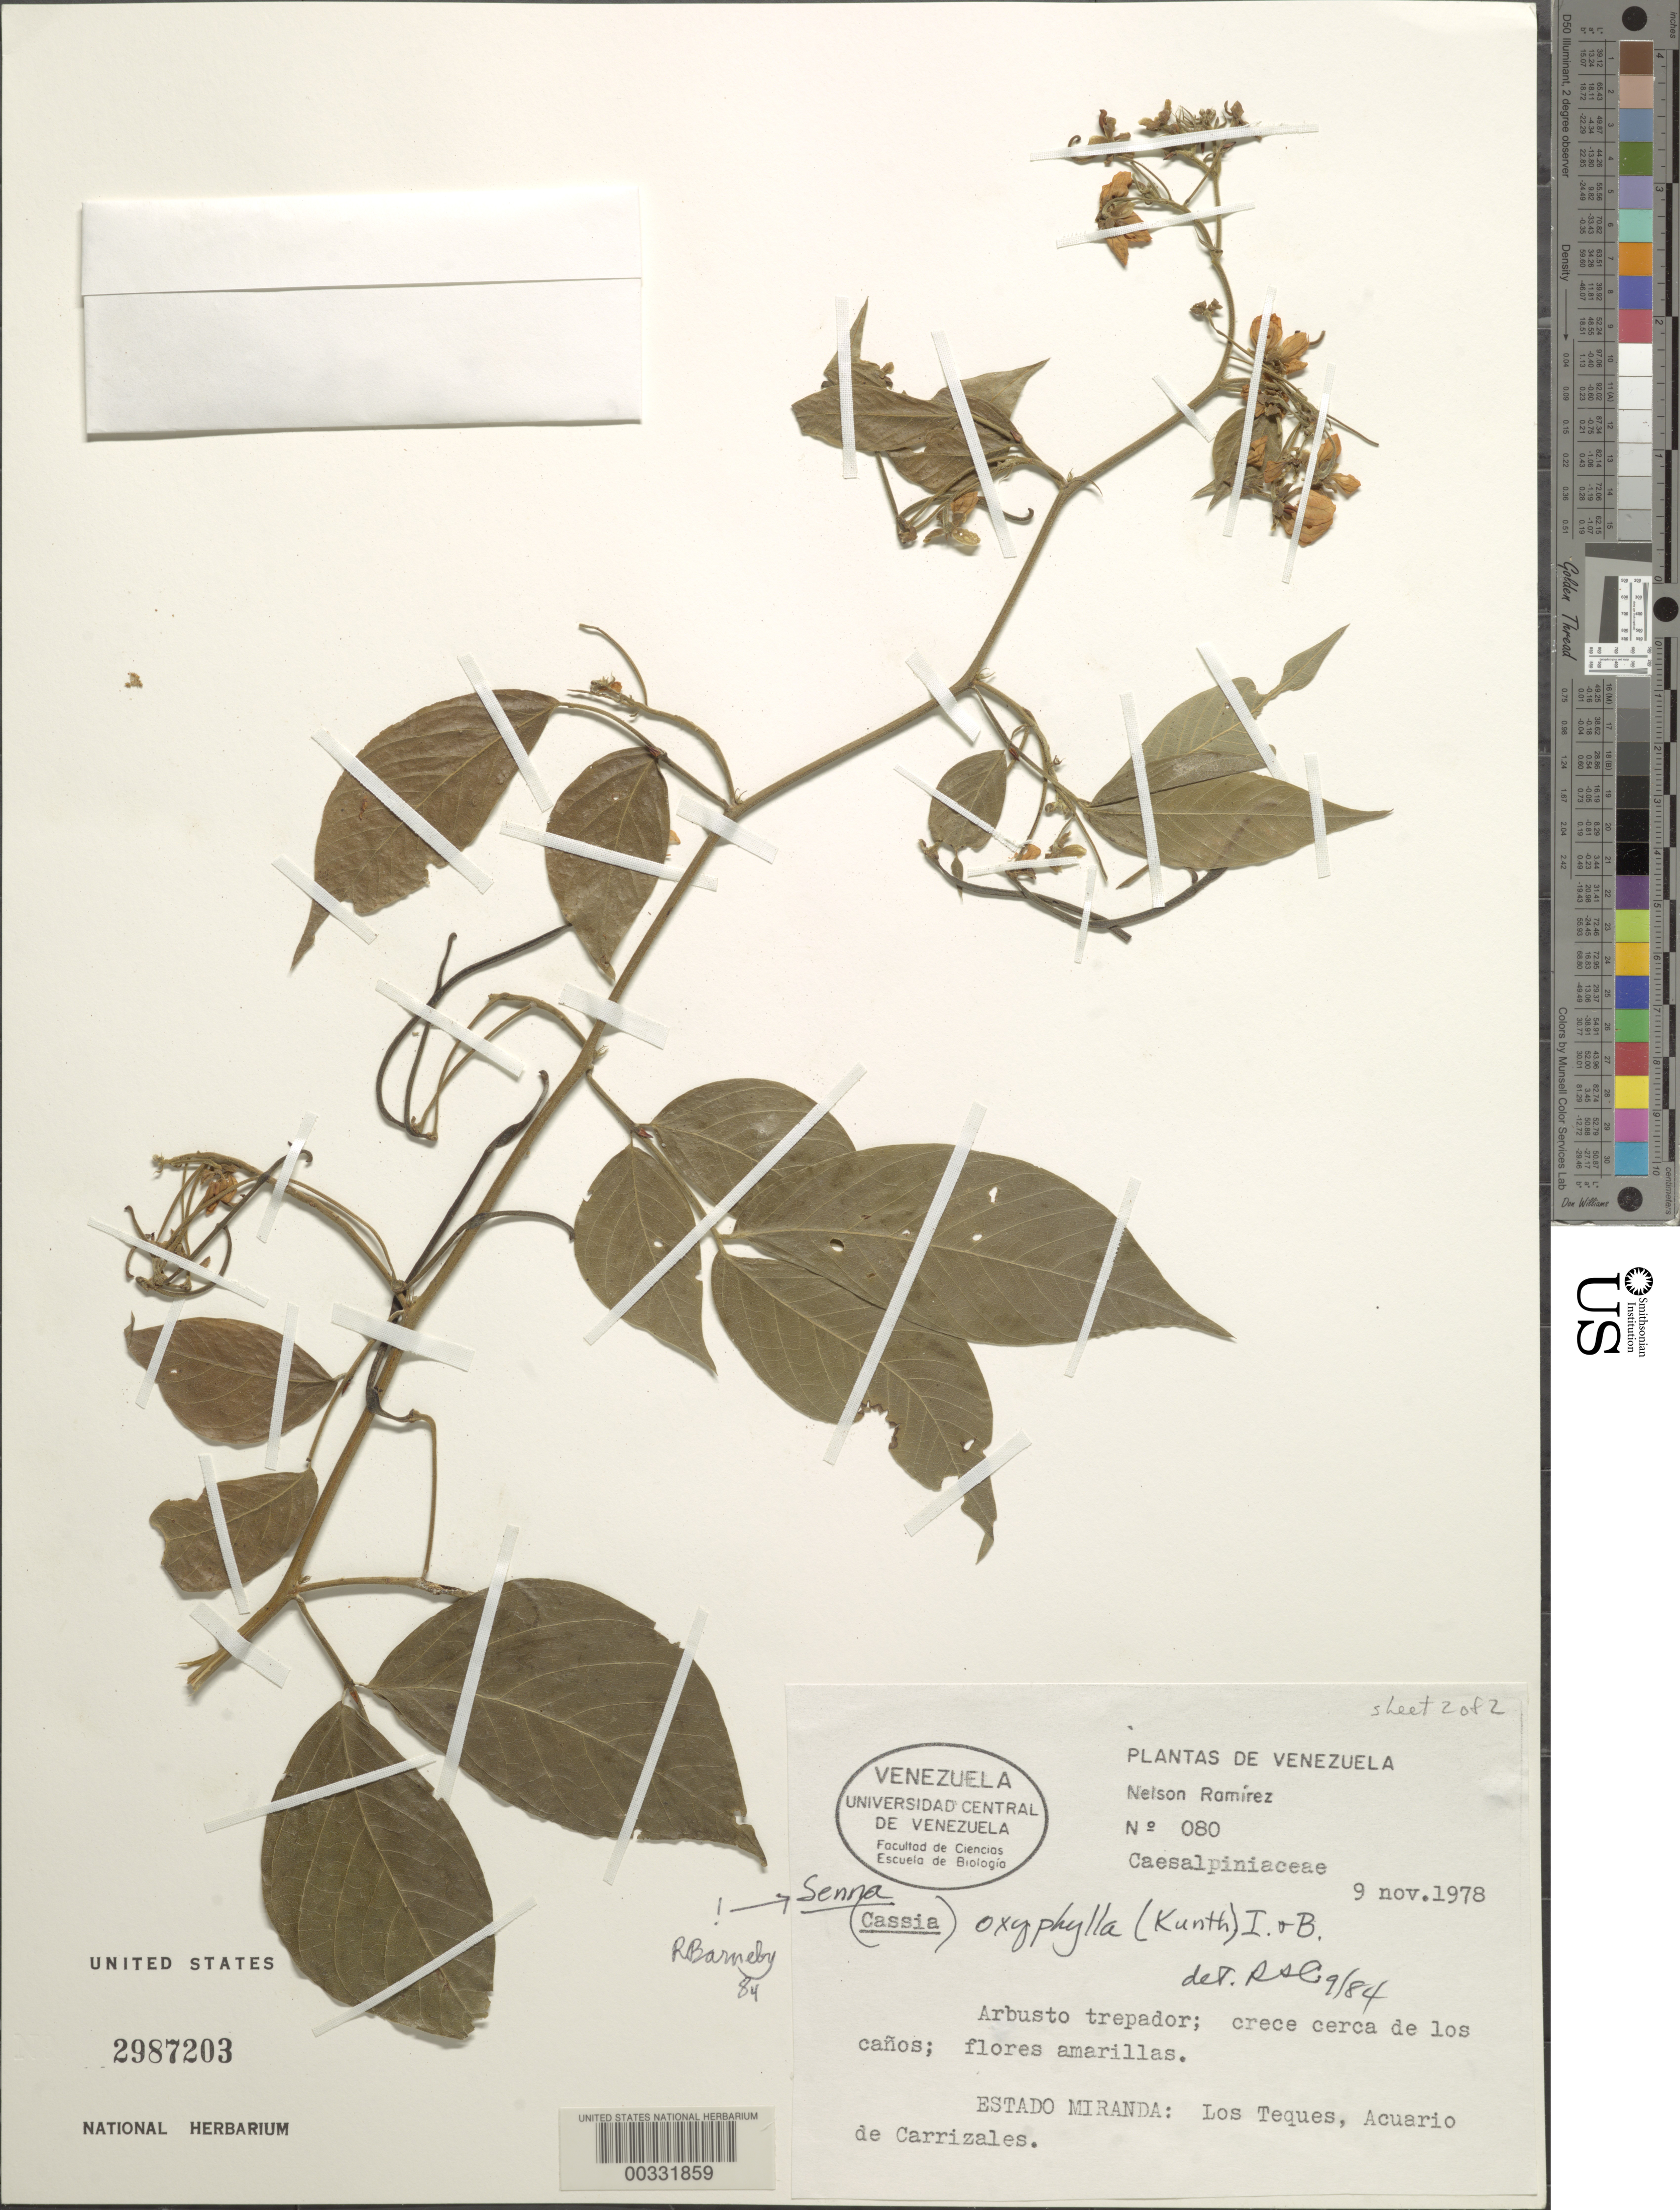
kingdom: Plantae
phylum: Tracheophyta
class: Magnoliopsida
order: Fabales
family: Fabaceae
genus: Senna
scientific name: Senna oxyphylla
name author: (Kunth) H.S. Irwin & Barneby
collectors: N. Ramírez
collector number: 080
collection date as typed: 09 Nov 1978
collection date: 1978-11-09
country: Venezuela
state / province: Miranda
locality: Los teques, acuario de carrizales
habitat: Canyons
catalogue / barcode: US 2987203